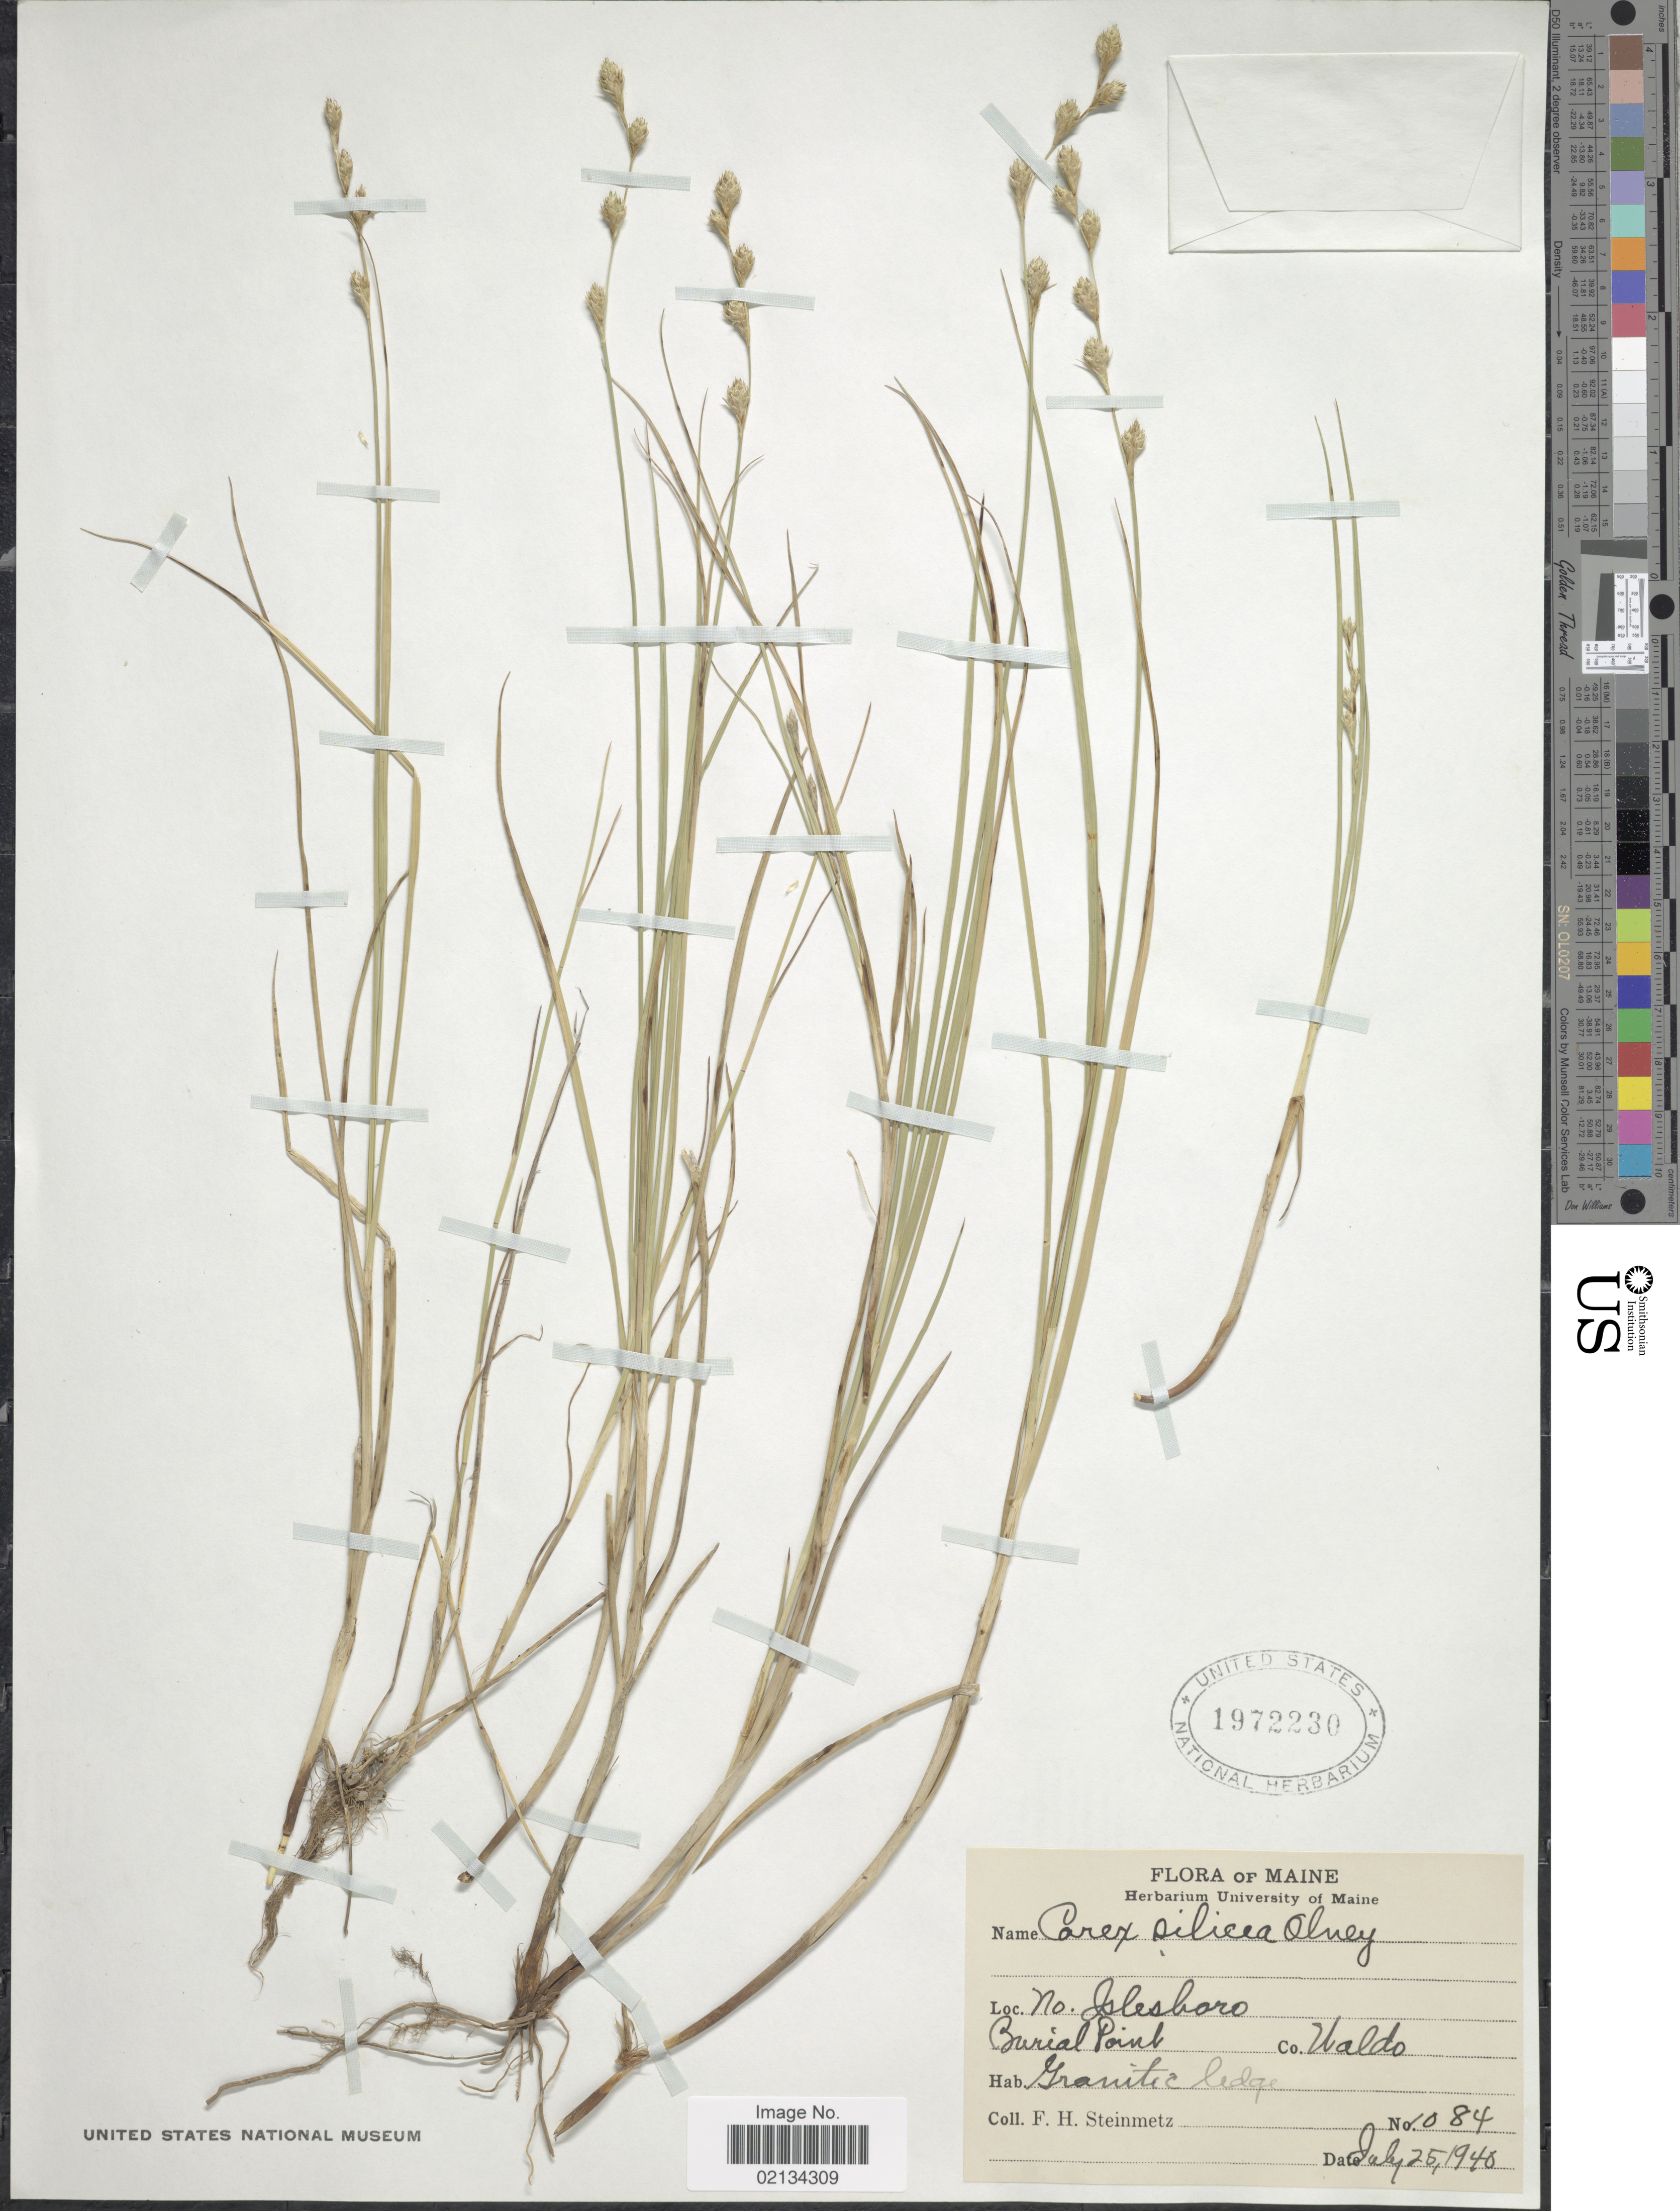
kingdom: Plantae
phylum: Tracheophyta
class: Liliopsida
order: Poales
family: Cyperaceae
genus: Carex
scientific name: Carex silicea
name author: Olney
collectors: F. H. Steinmetz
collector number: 1084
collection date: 1940-07-25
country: United States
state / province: Maine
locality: No. Islesboro, Burial Point, Co. Waldo, Granitic ledge.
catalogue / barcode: US 1972230